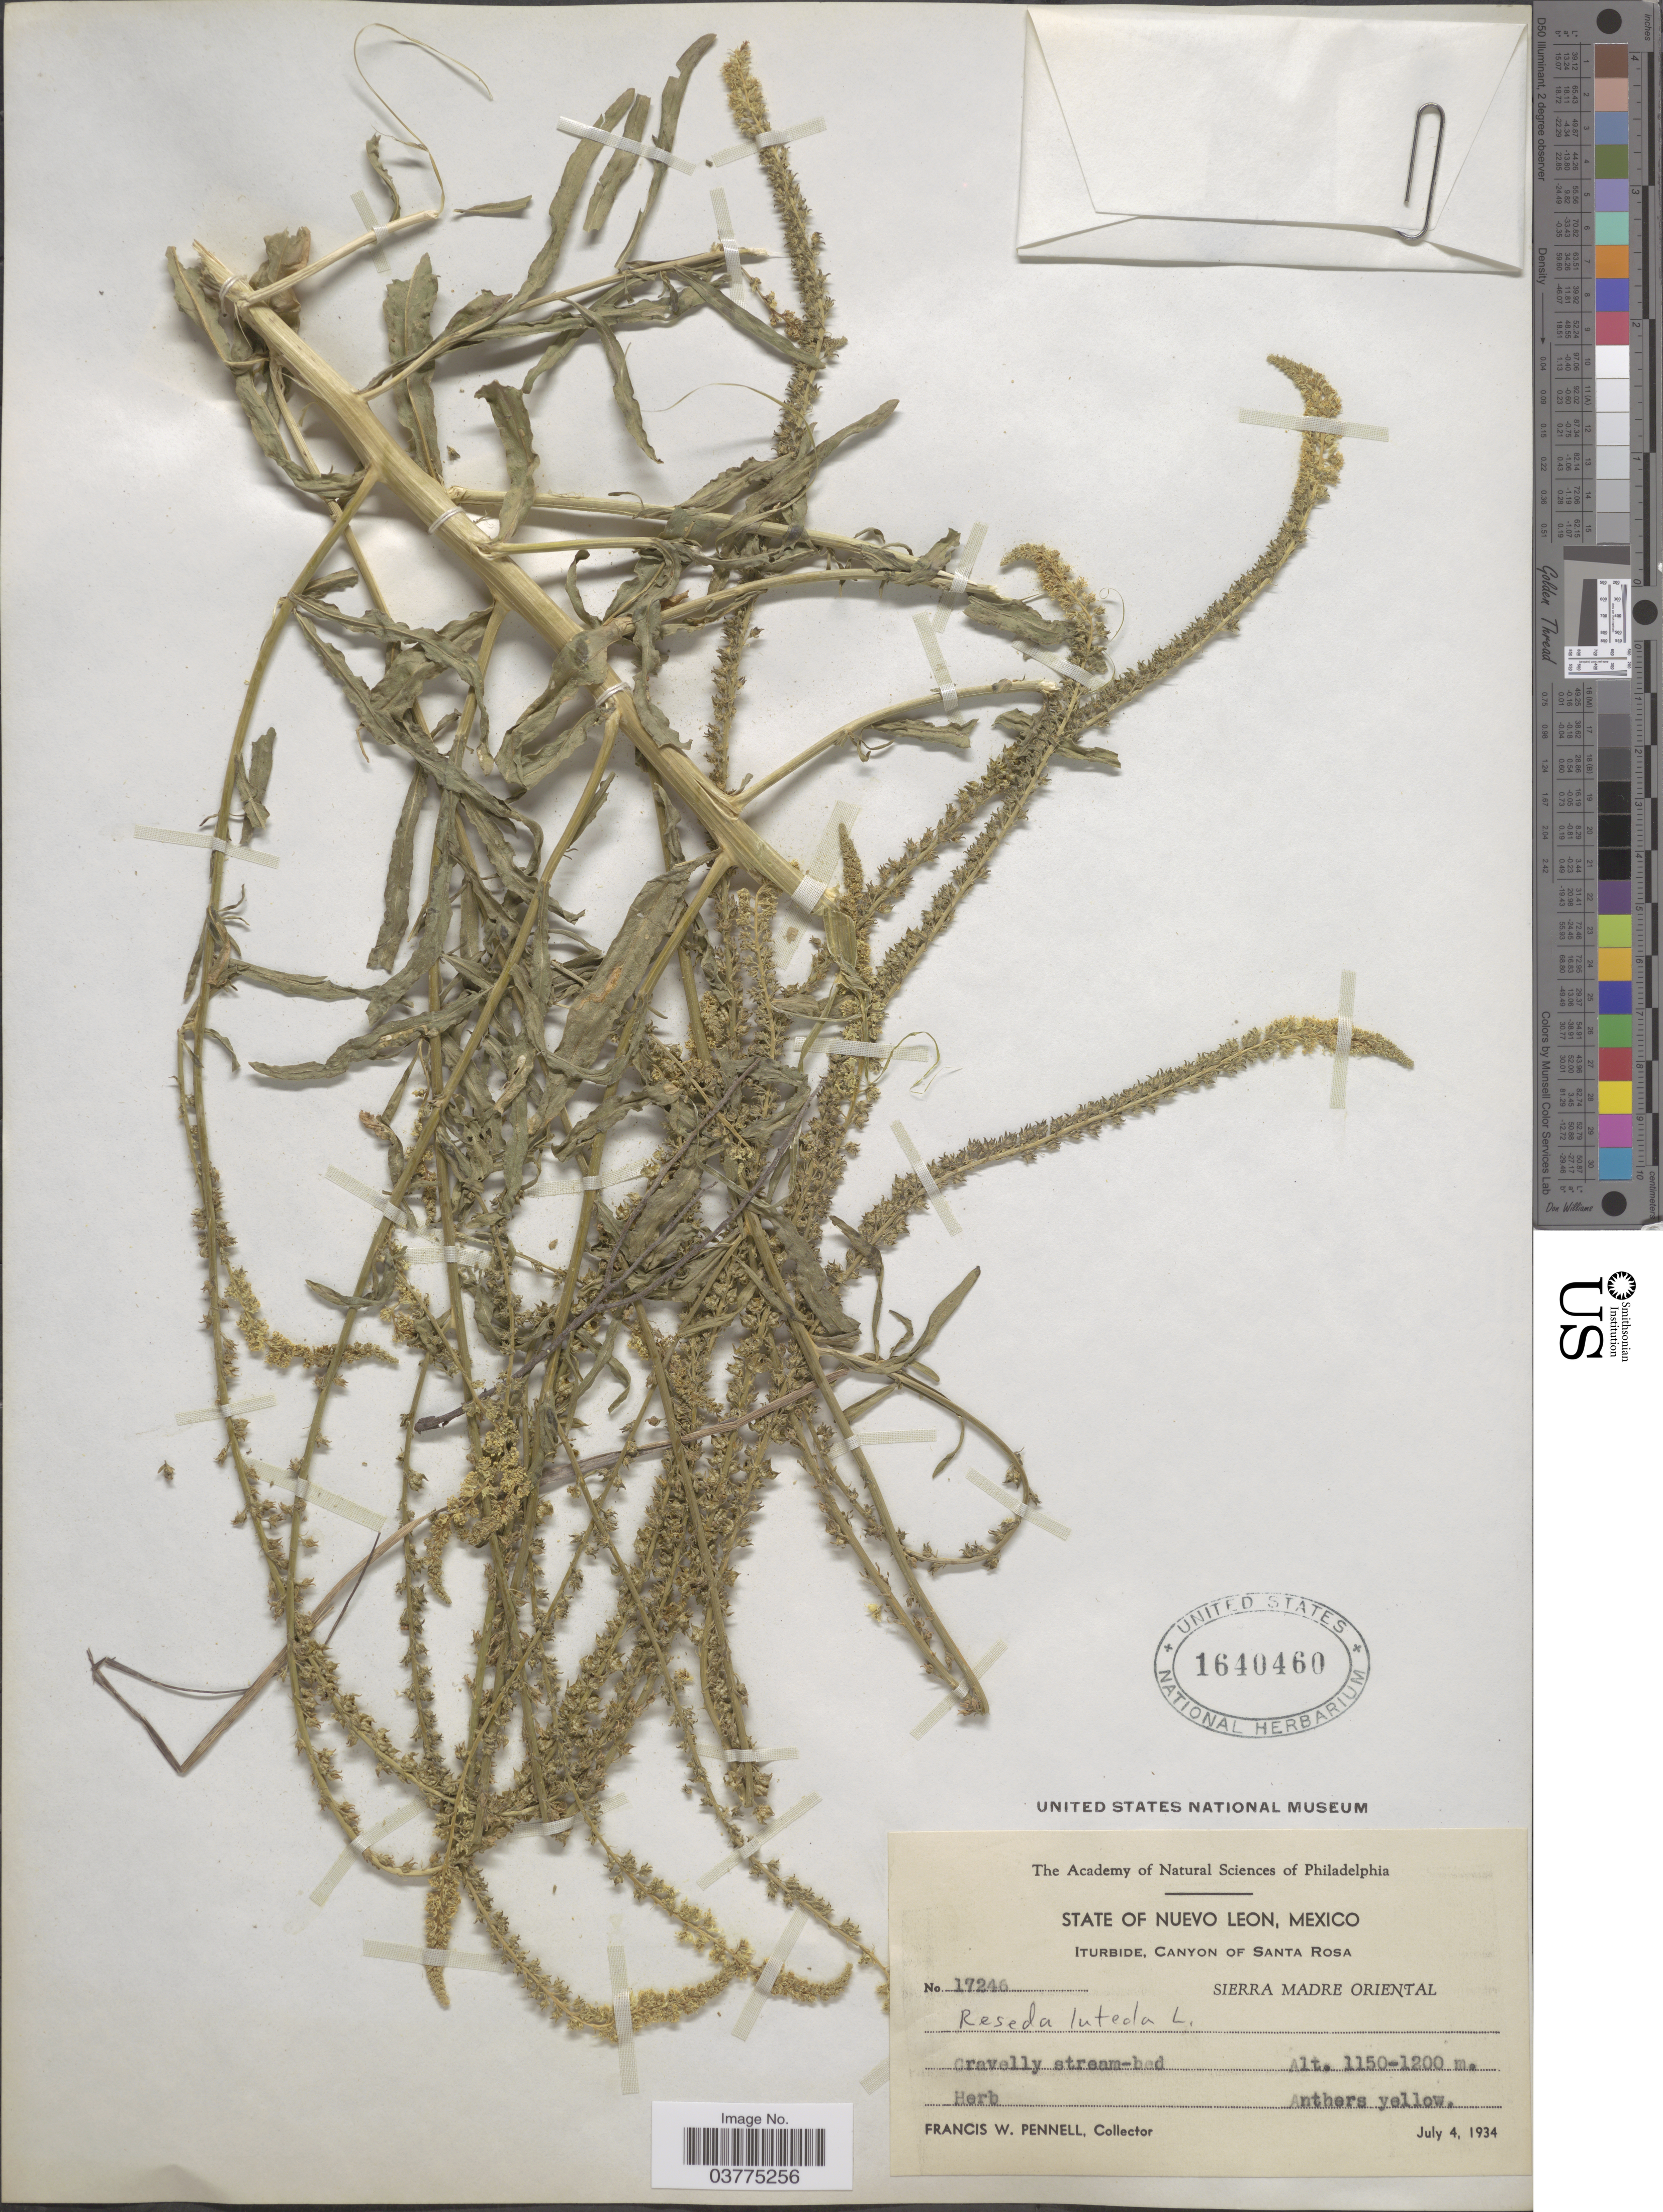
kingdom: Plantae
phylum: Tracheophyta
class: Magnoliopsida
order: Brassicales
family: Resedaceae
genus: Reseda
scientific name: Reseda luteola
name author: L.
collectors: F. W. Pennell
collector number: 17246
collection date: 1934-07-04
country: Mexico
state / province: Nuevo León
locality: Iturbide, Canyon of Santa Rosa. Sierra Madre Oriental.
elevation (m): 1150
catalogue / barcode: US 1640460